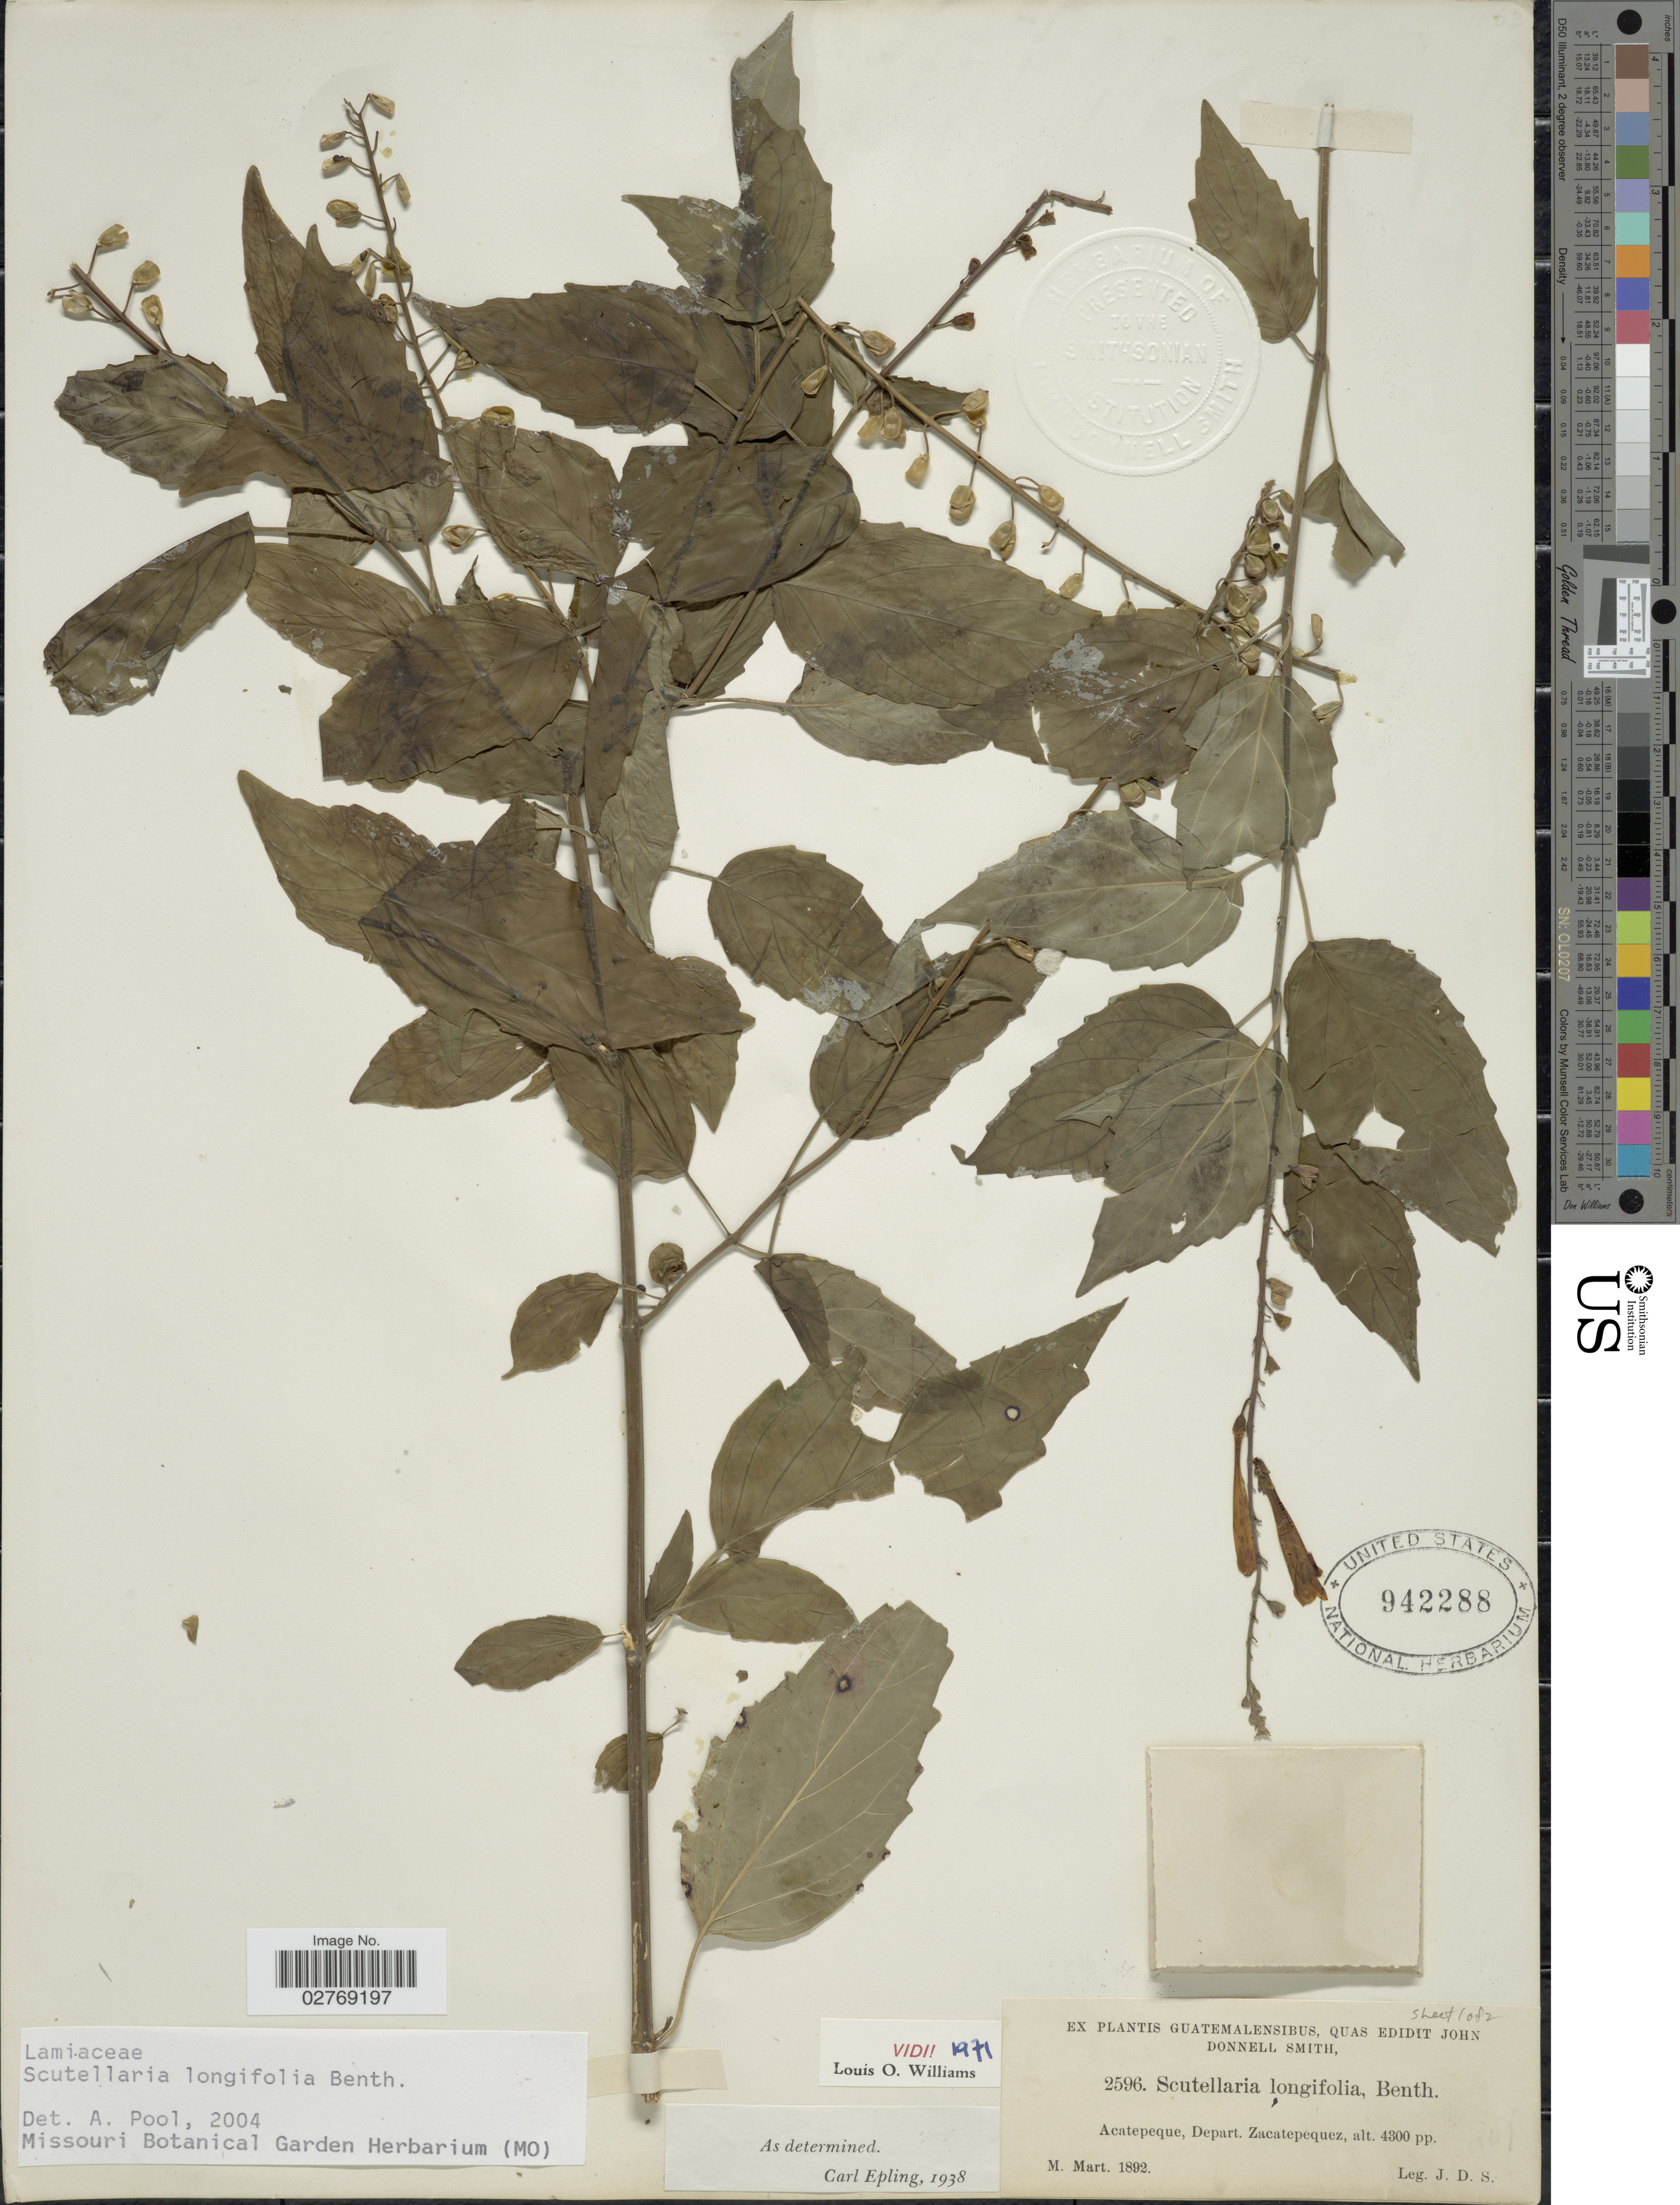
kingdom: Plantae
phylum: Tracheophyta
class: Magnoliopsida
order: Lamiales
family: Lamiaceae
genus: Scutellaria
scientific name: Scutellaria longifolia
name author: Donn. Sm.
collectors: J. Donnell Smith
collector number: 2596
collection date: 1892-03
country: Guatemala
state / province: Sacatepéquez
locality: Acatepeque, Depart. Zacatepequez.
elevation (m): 1311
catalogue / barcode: US 942288